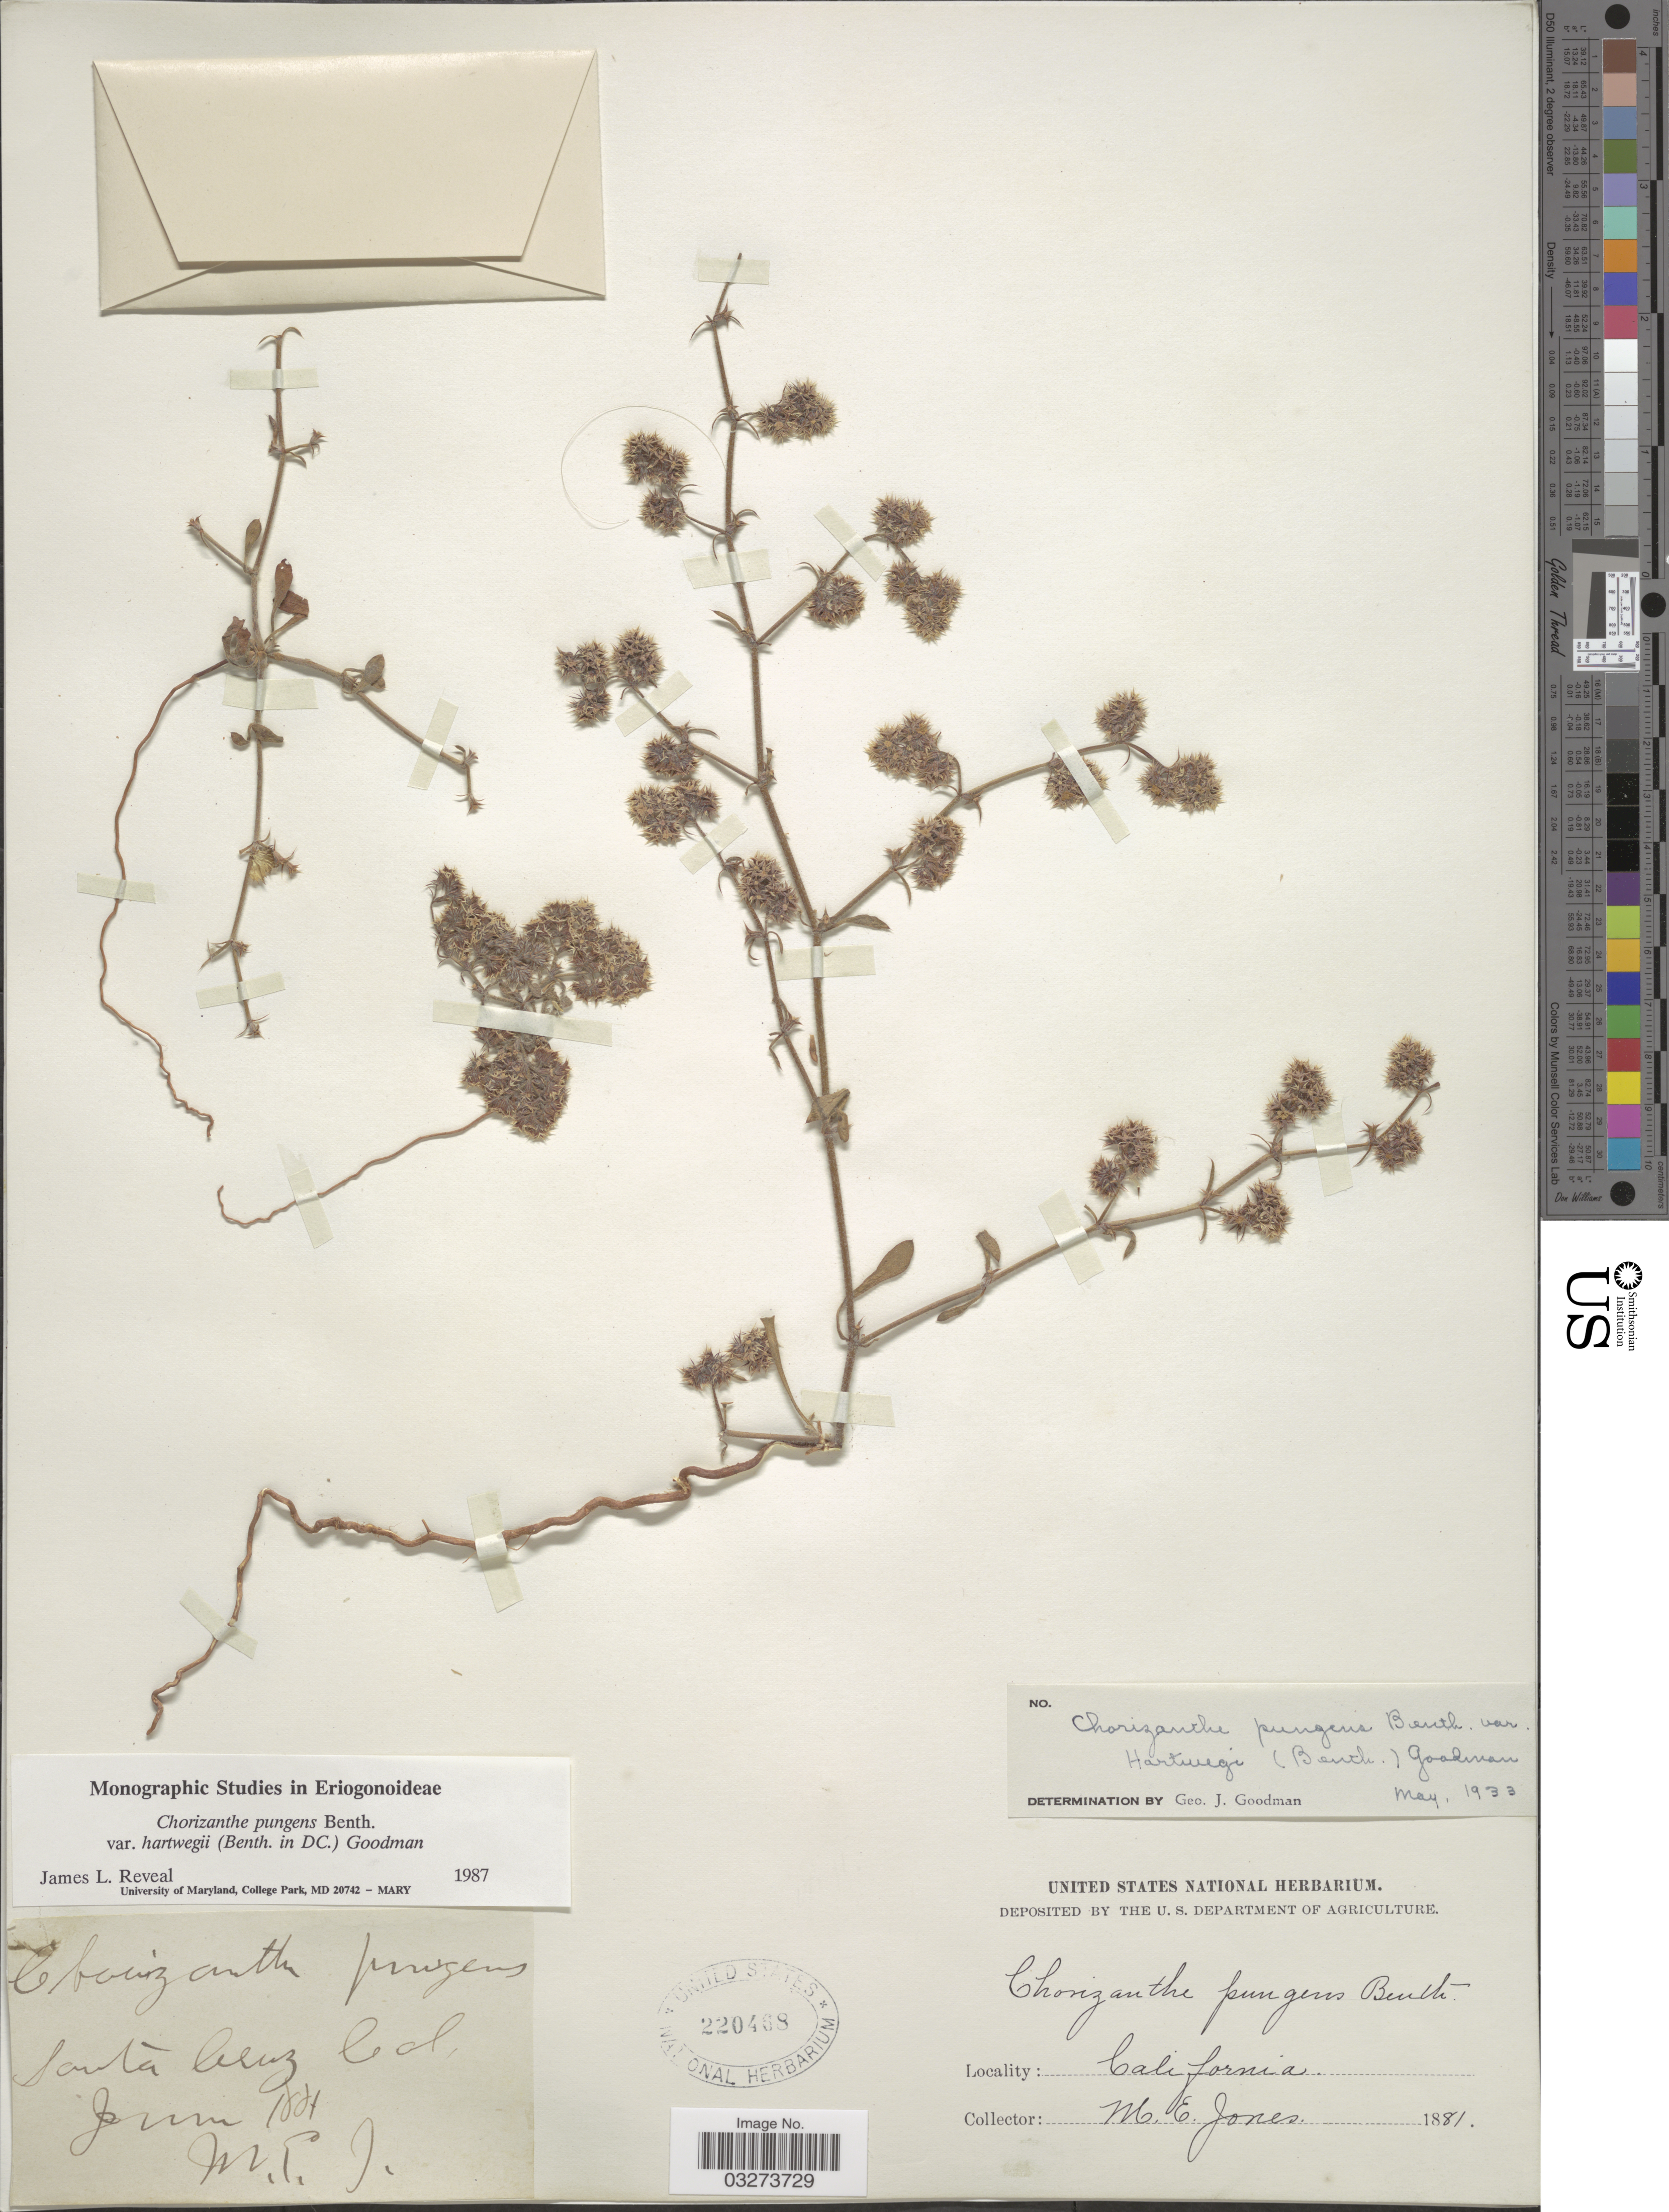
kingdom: Plantae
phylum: Tracheophyta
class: Magnoliopsida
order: Caryophyllales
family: Polygonaceae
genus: Chorizanthe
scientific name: Chorizanthe pungens var. hartwegii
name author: (Benth.) Goodman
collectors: M. E. Jones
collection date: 1881-06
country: United States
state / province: California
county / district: Santa Cruz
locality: Santa Cruz.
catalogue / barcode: US 220468